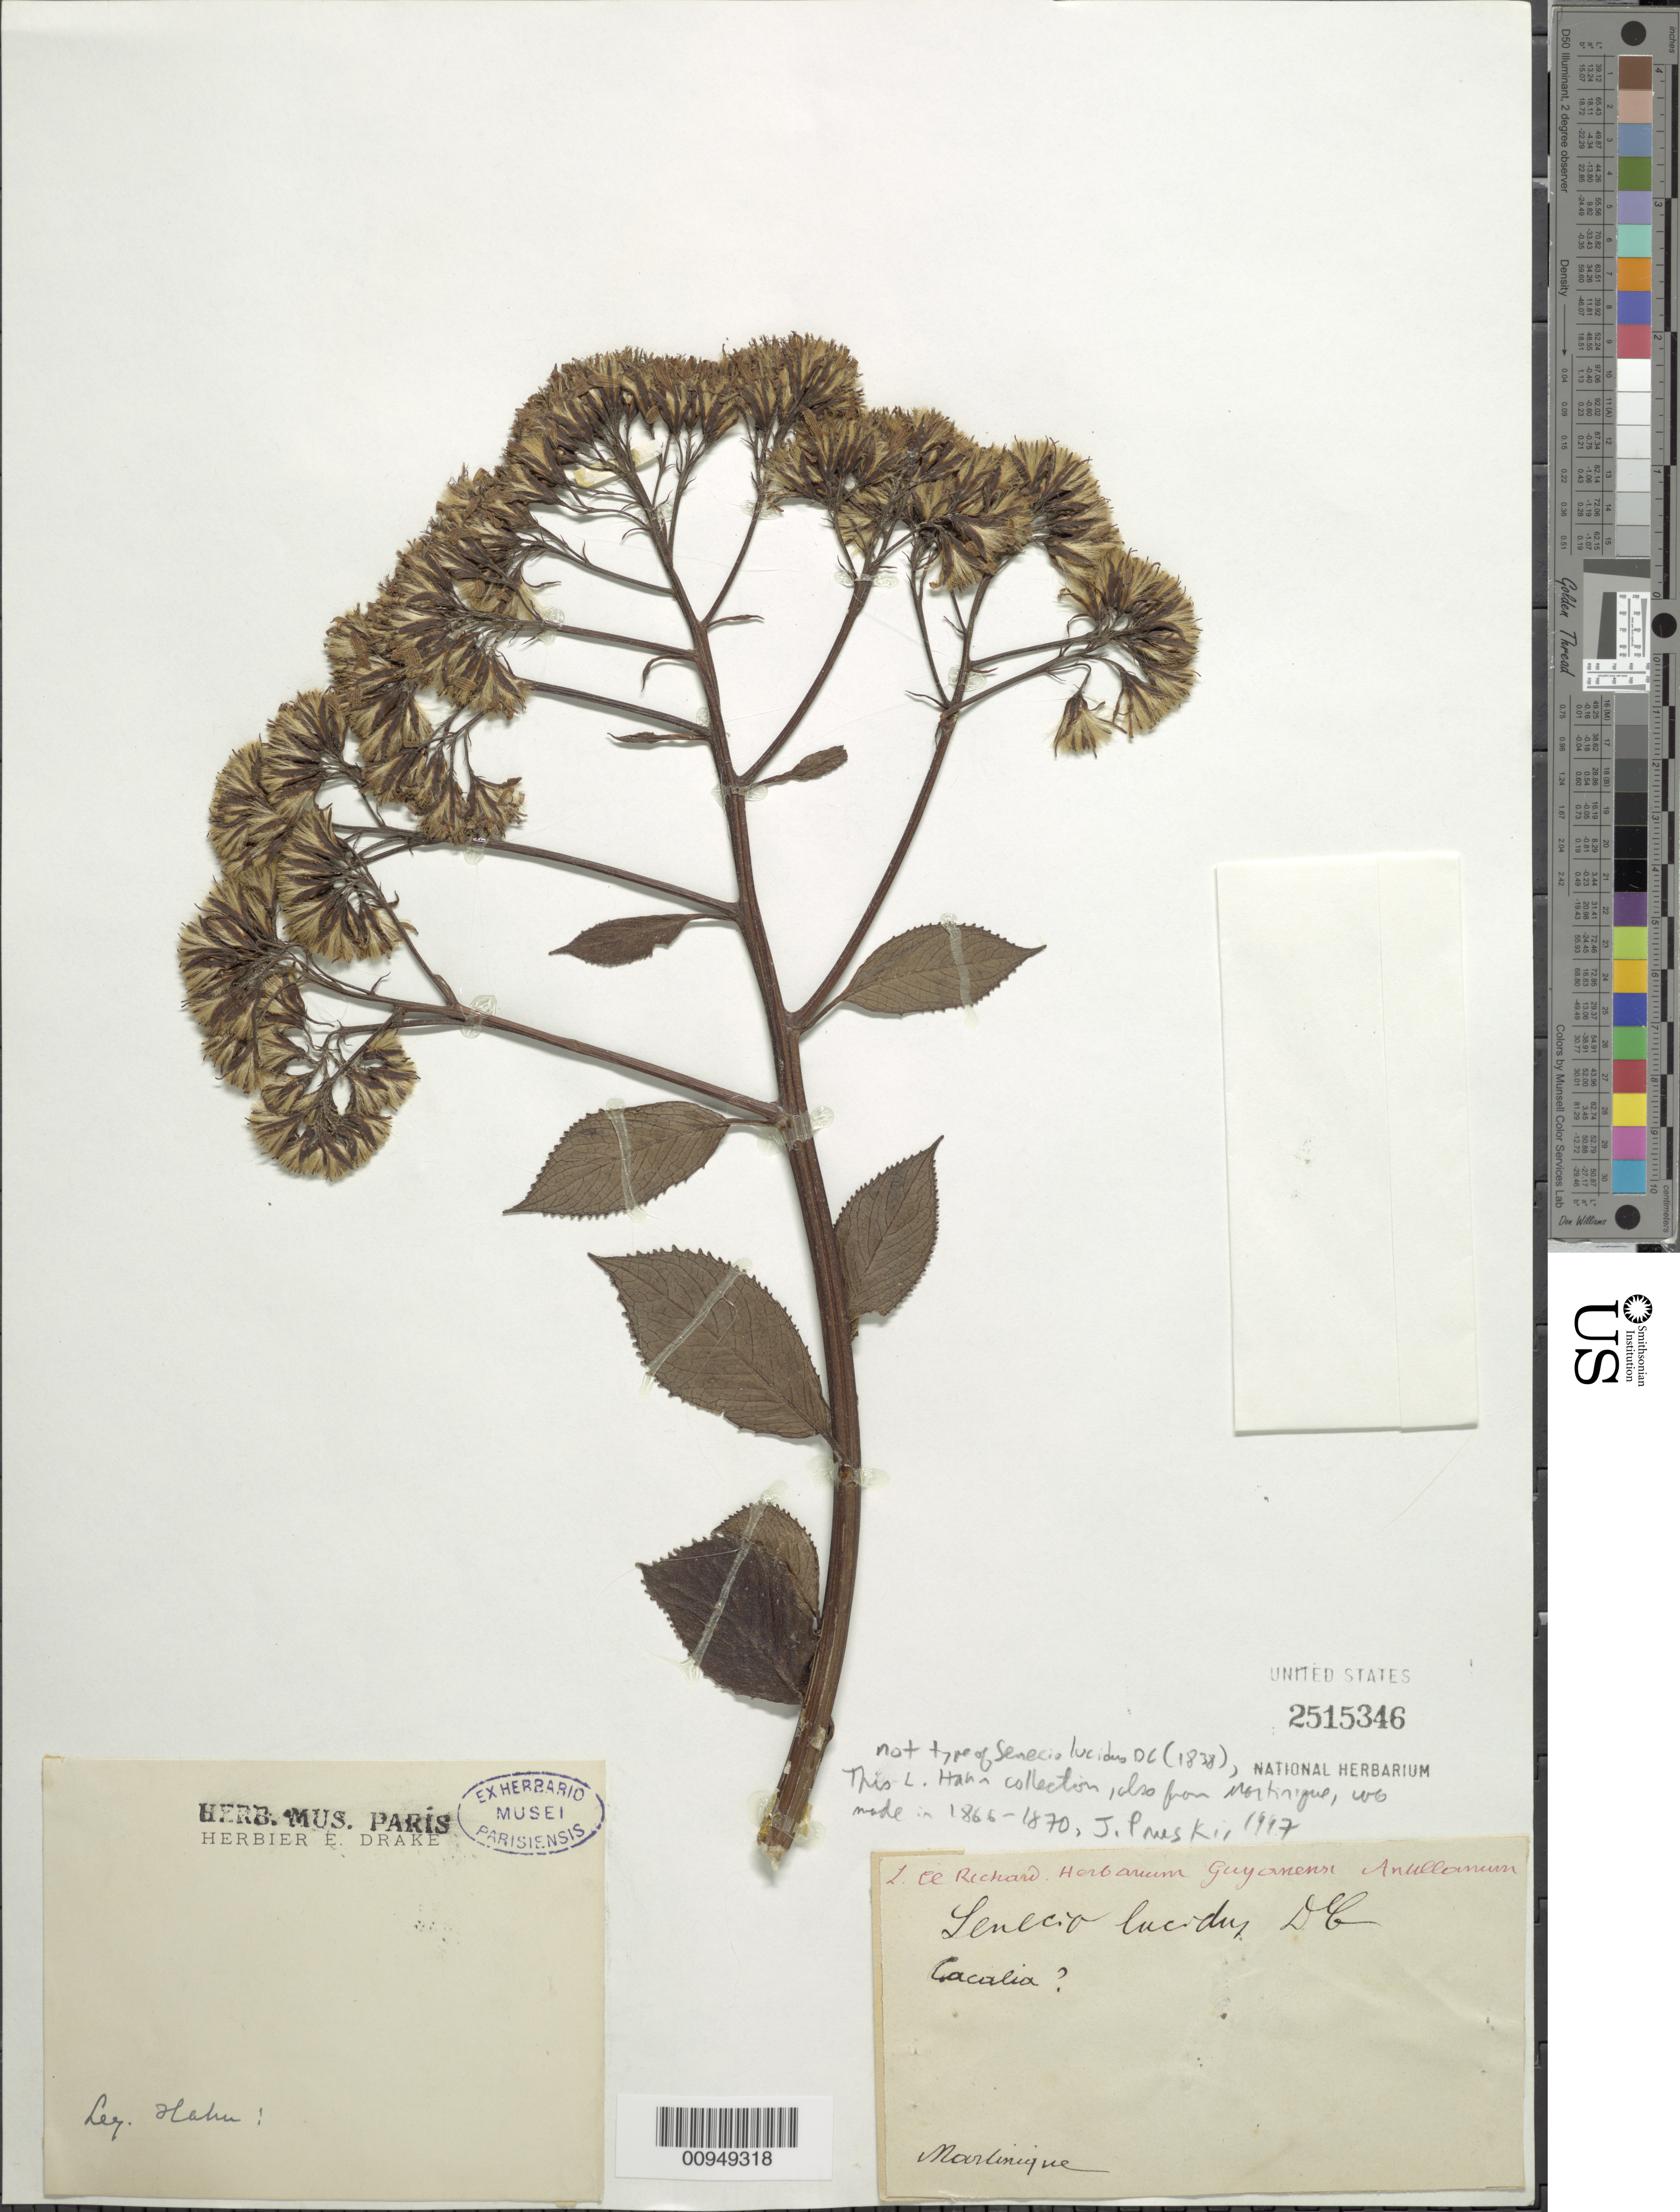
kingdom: Plantae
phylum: Tracheophyta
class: Magnoliopsida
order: Asterales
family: Asteraceae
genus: Senecio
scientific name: Senecio lucidus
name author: (Sw.) DC.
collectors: L. Hahn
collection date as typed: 1866 to -- --- 1870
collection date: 1866/1870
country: Martinique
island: Martinique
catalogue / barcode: US 2515346